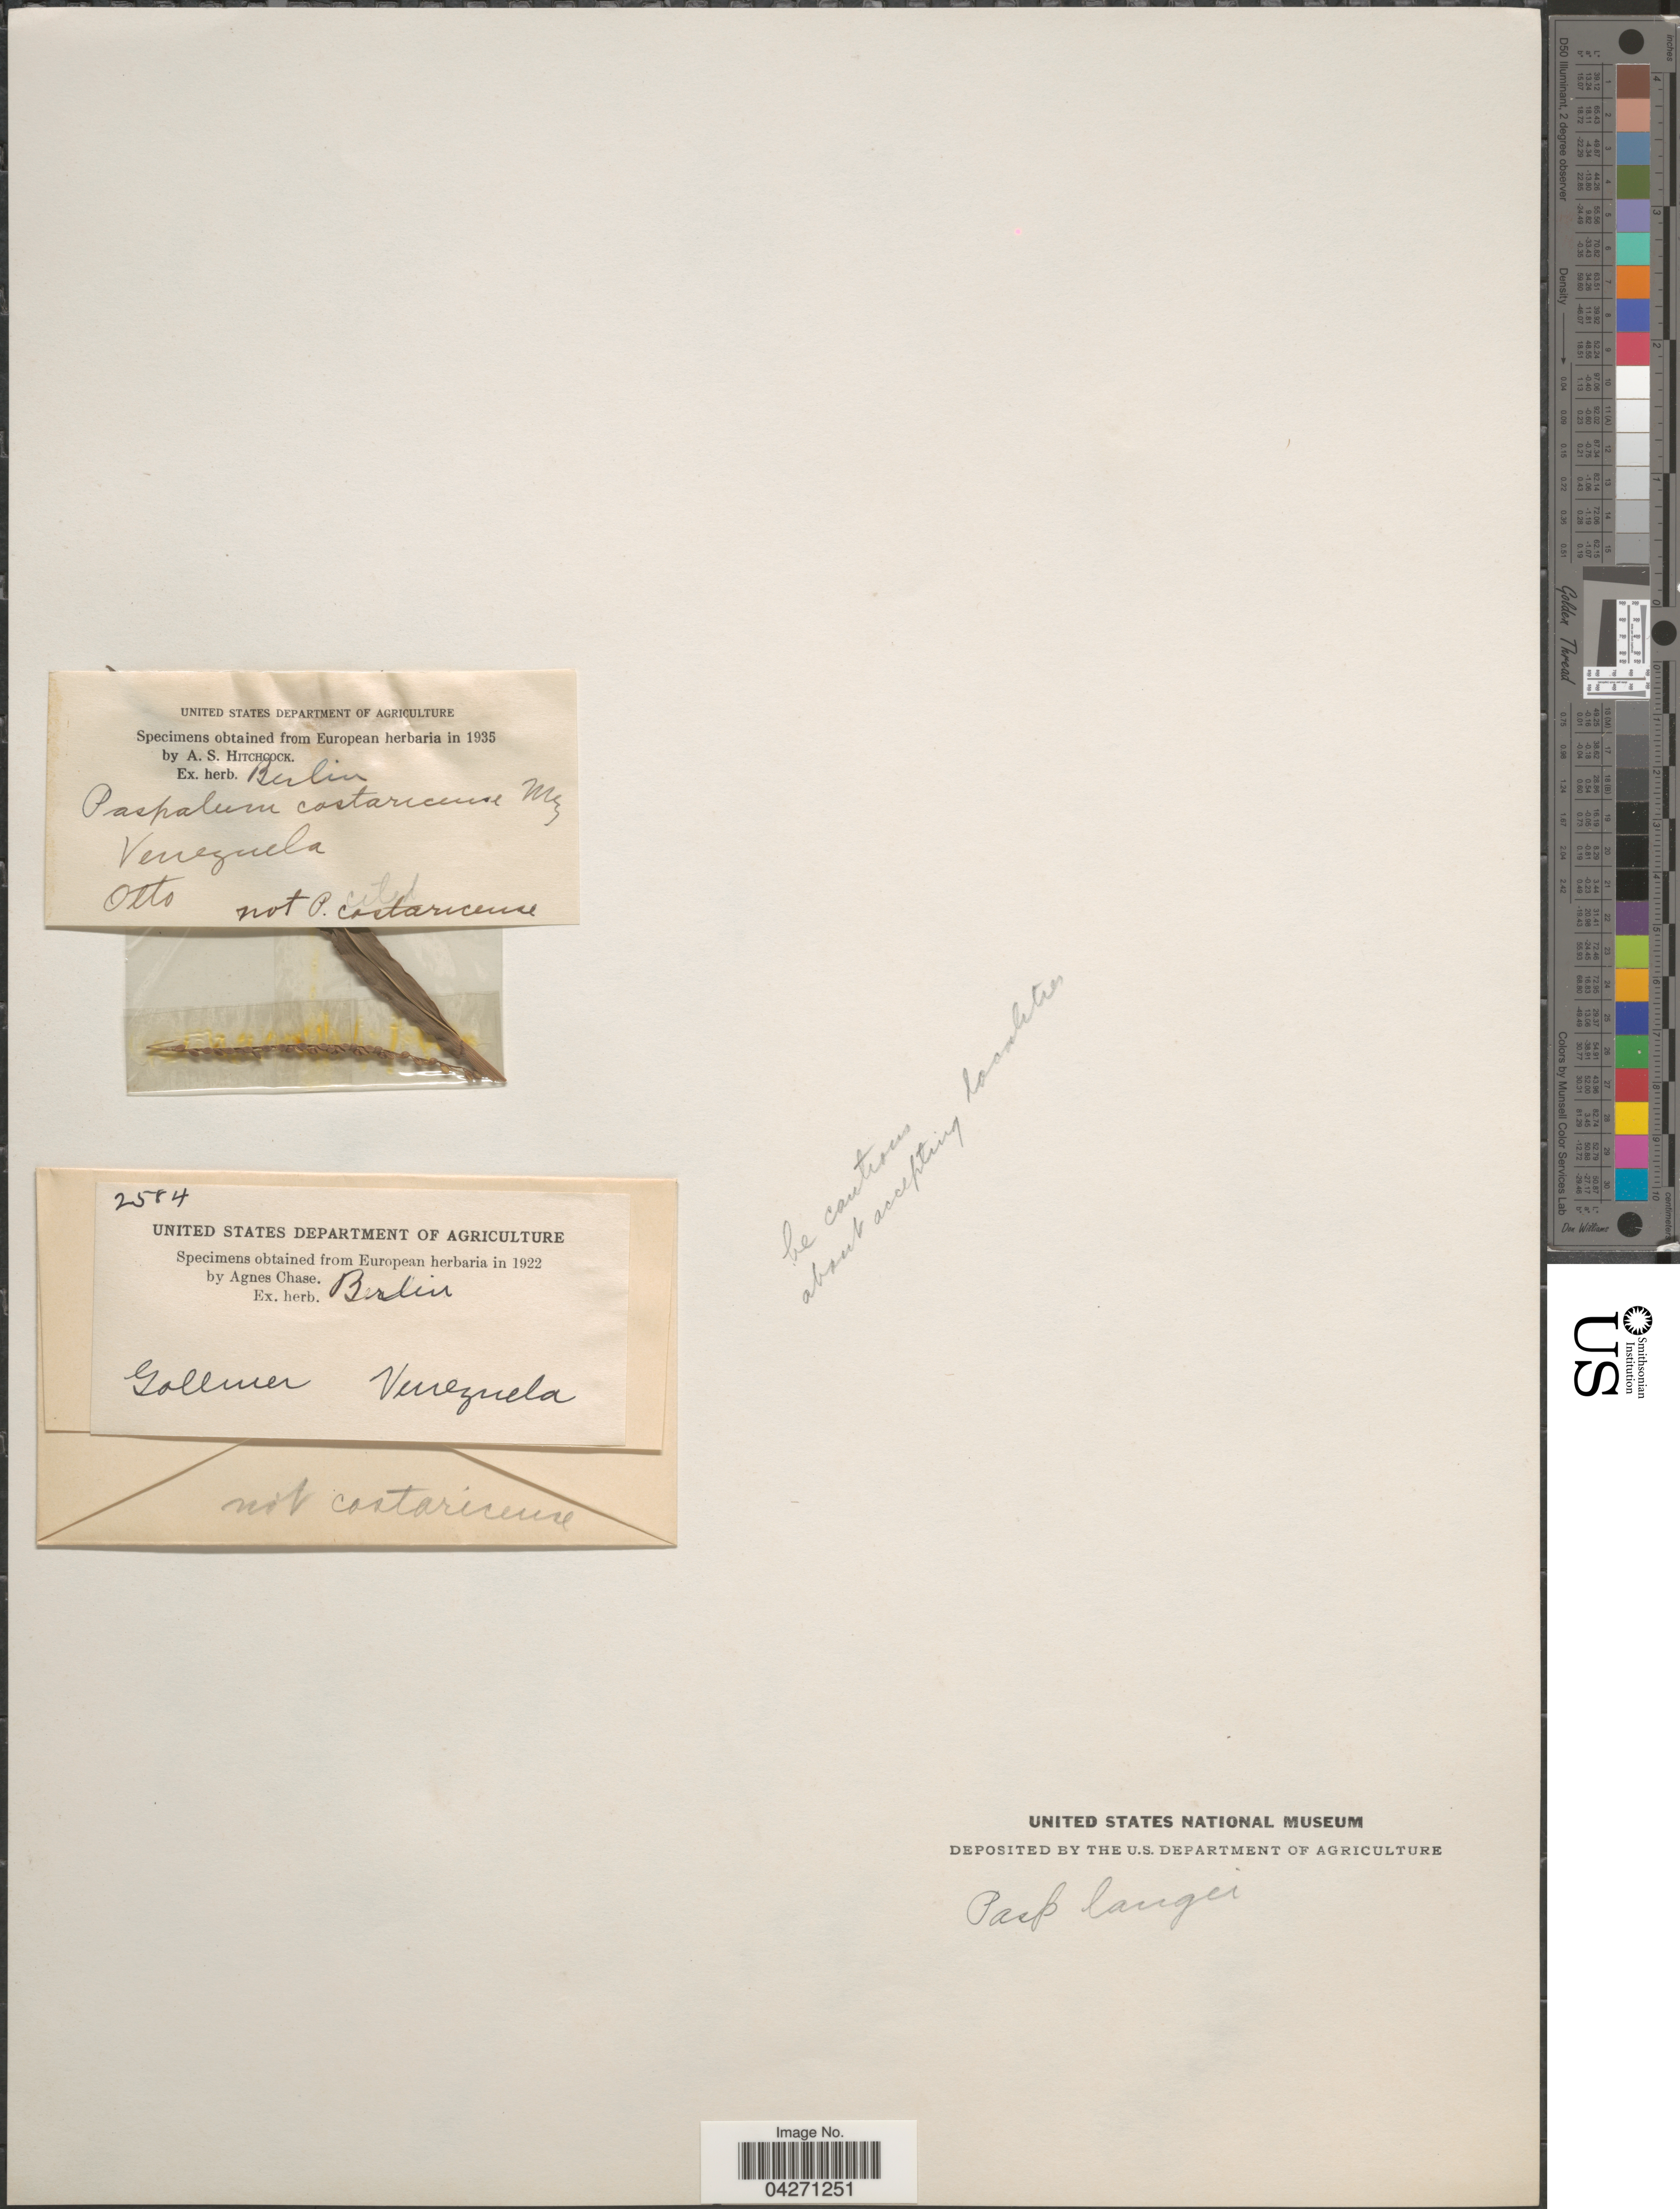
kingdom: Plantae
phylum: Tracheophyta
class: Liliopsida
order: Poales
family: Poaceae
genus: Paspalum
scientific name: Paspalum langei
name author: (E. Fourn.) Nash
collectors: -. Gollmer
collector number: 2584*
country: Venezuela